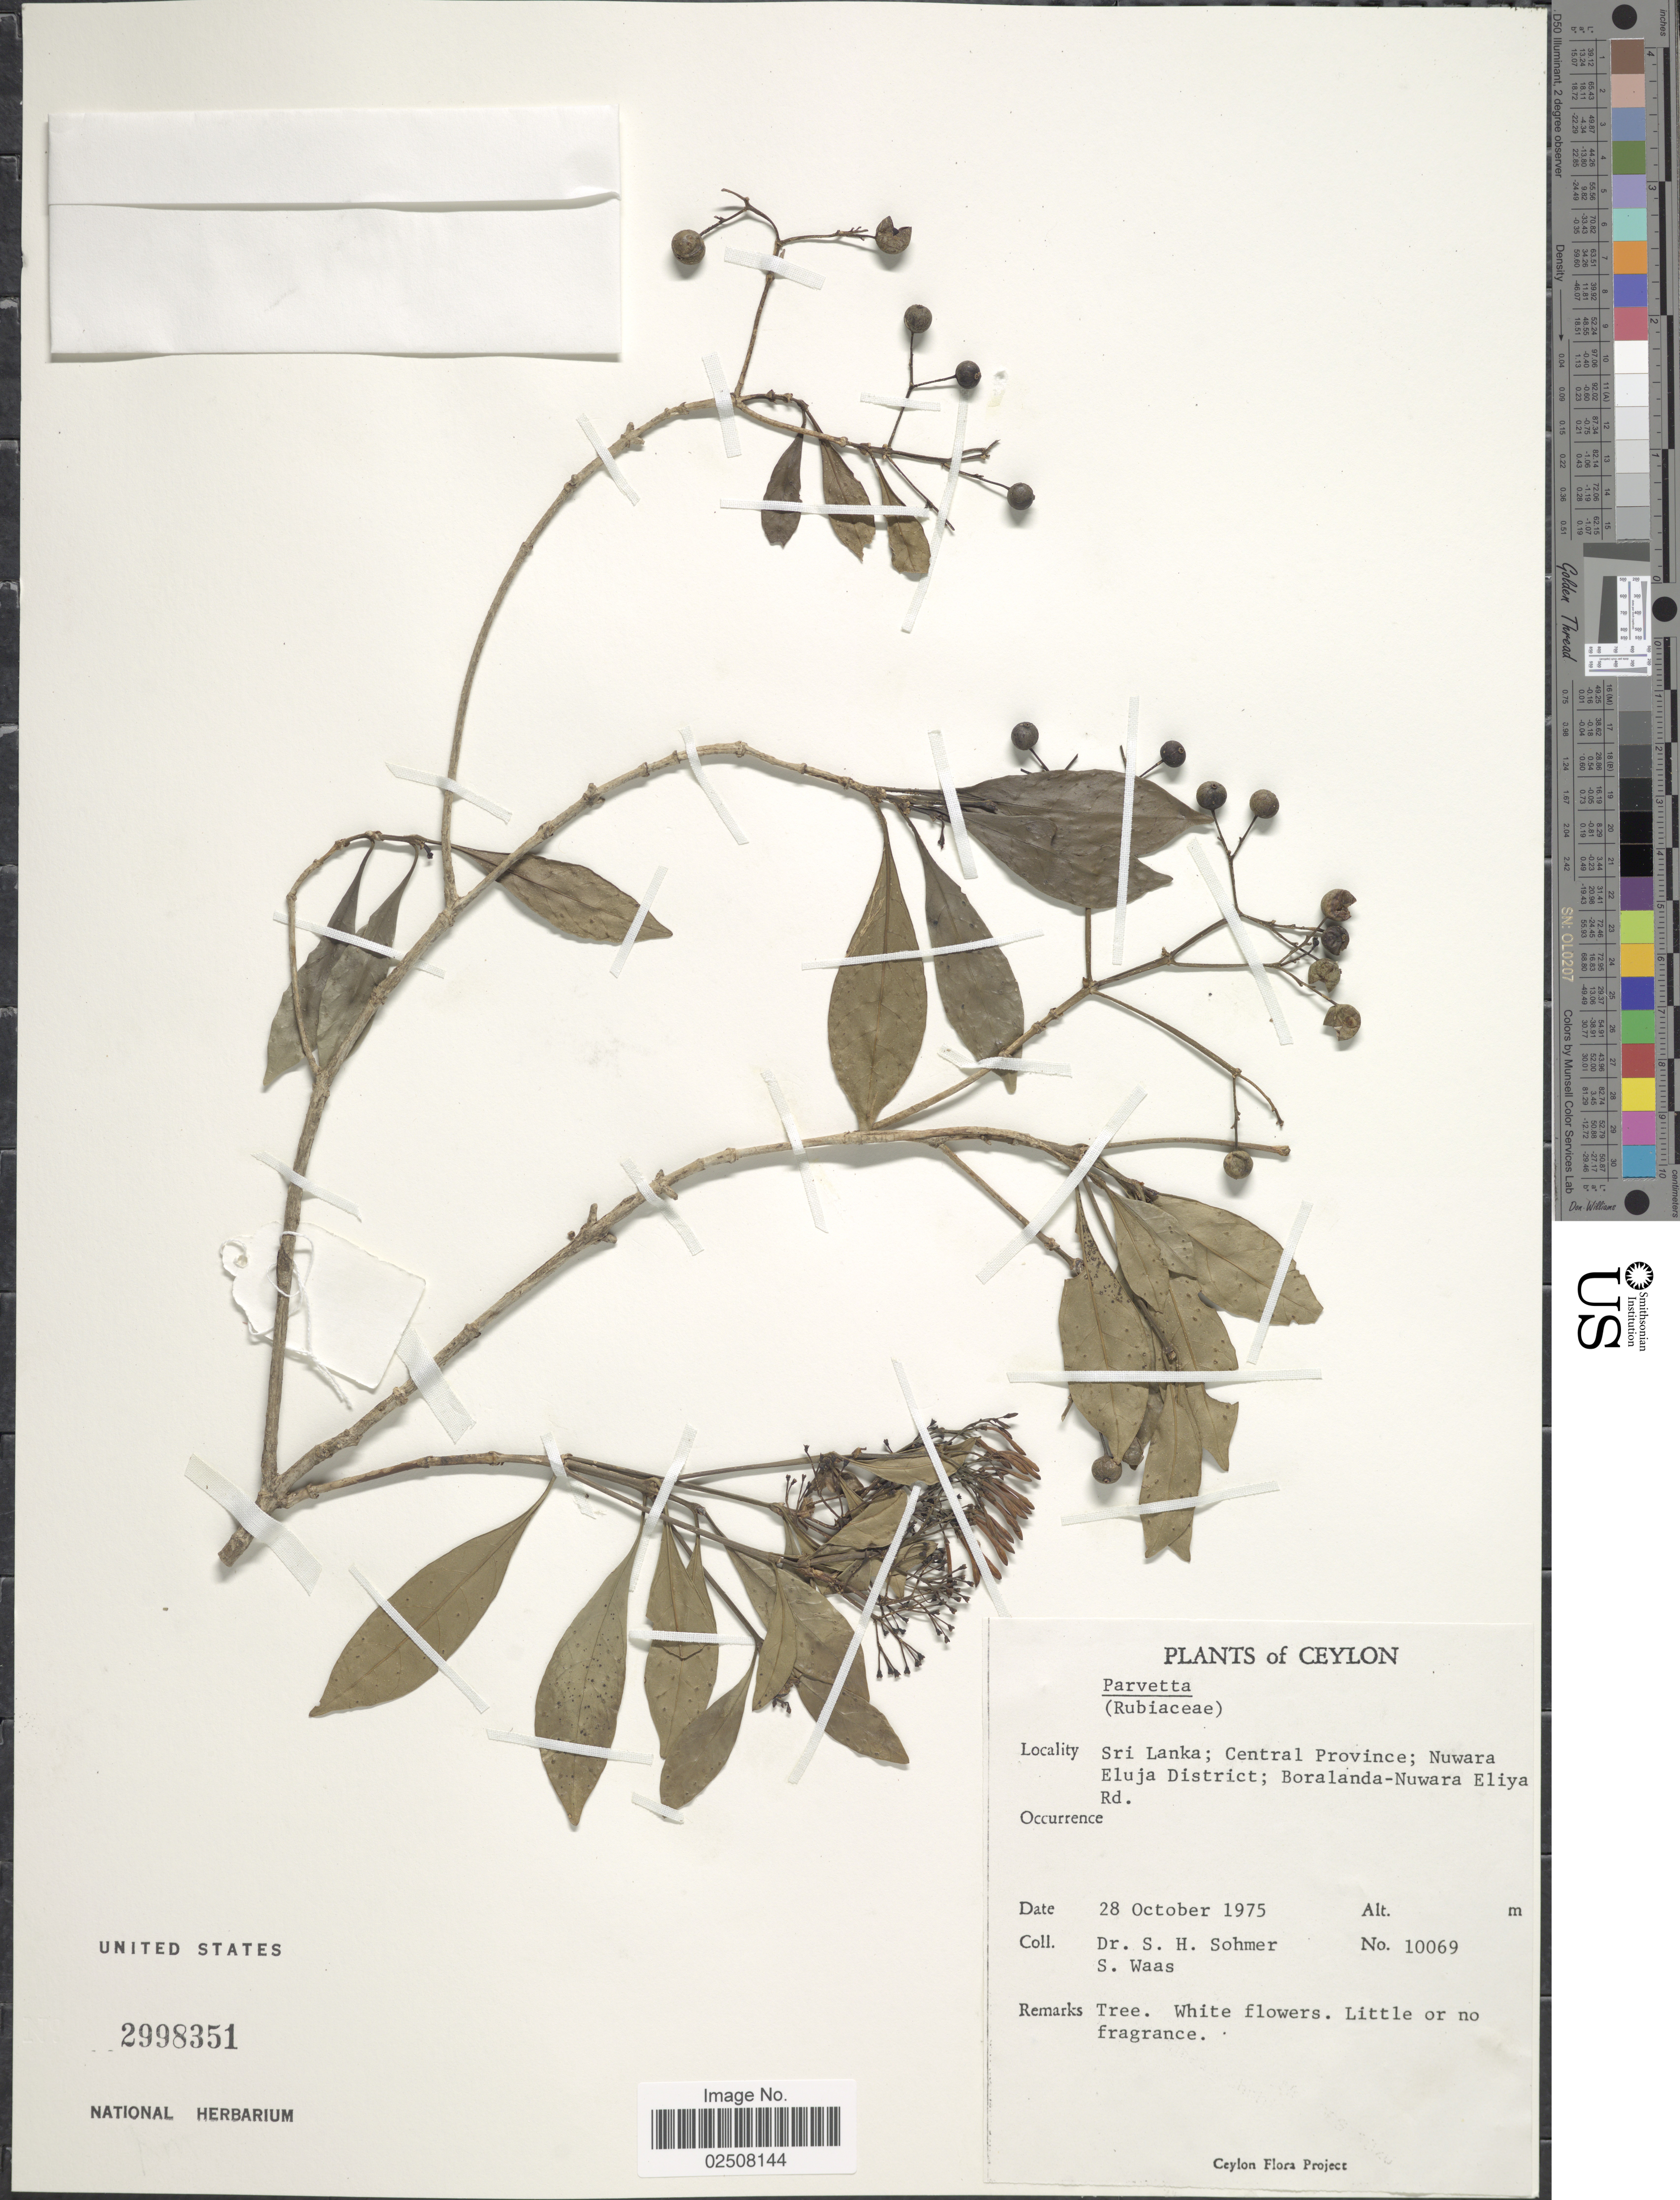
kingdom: Plantae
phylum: Tracheophyta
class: Magnoliopsida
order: Gentianales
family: Rubiaceae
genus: Pavetta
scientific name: Pavetta blanda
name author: Bremek.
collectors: S. H. Sohmer & S. Waas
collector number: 10069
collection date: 1975-10-28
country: Sri Lanka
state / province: Central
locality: Ceylon, Nuwara Eluja District; Boralanda-Nuwara Eliya Rd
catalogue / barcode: US 2998351